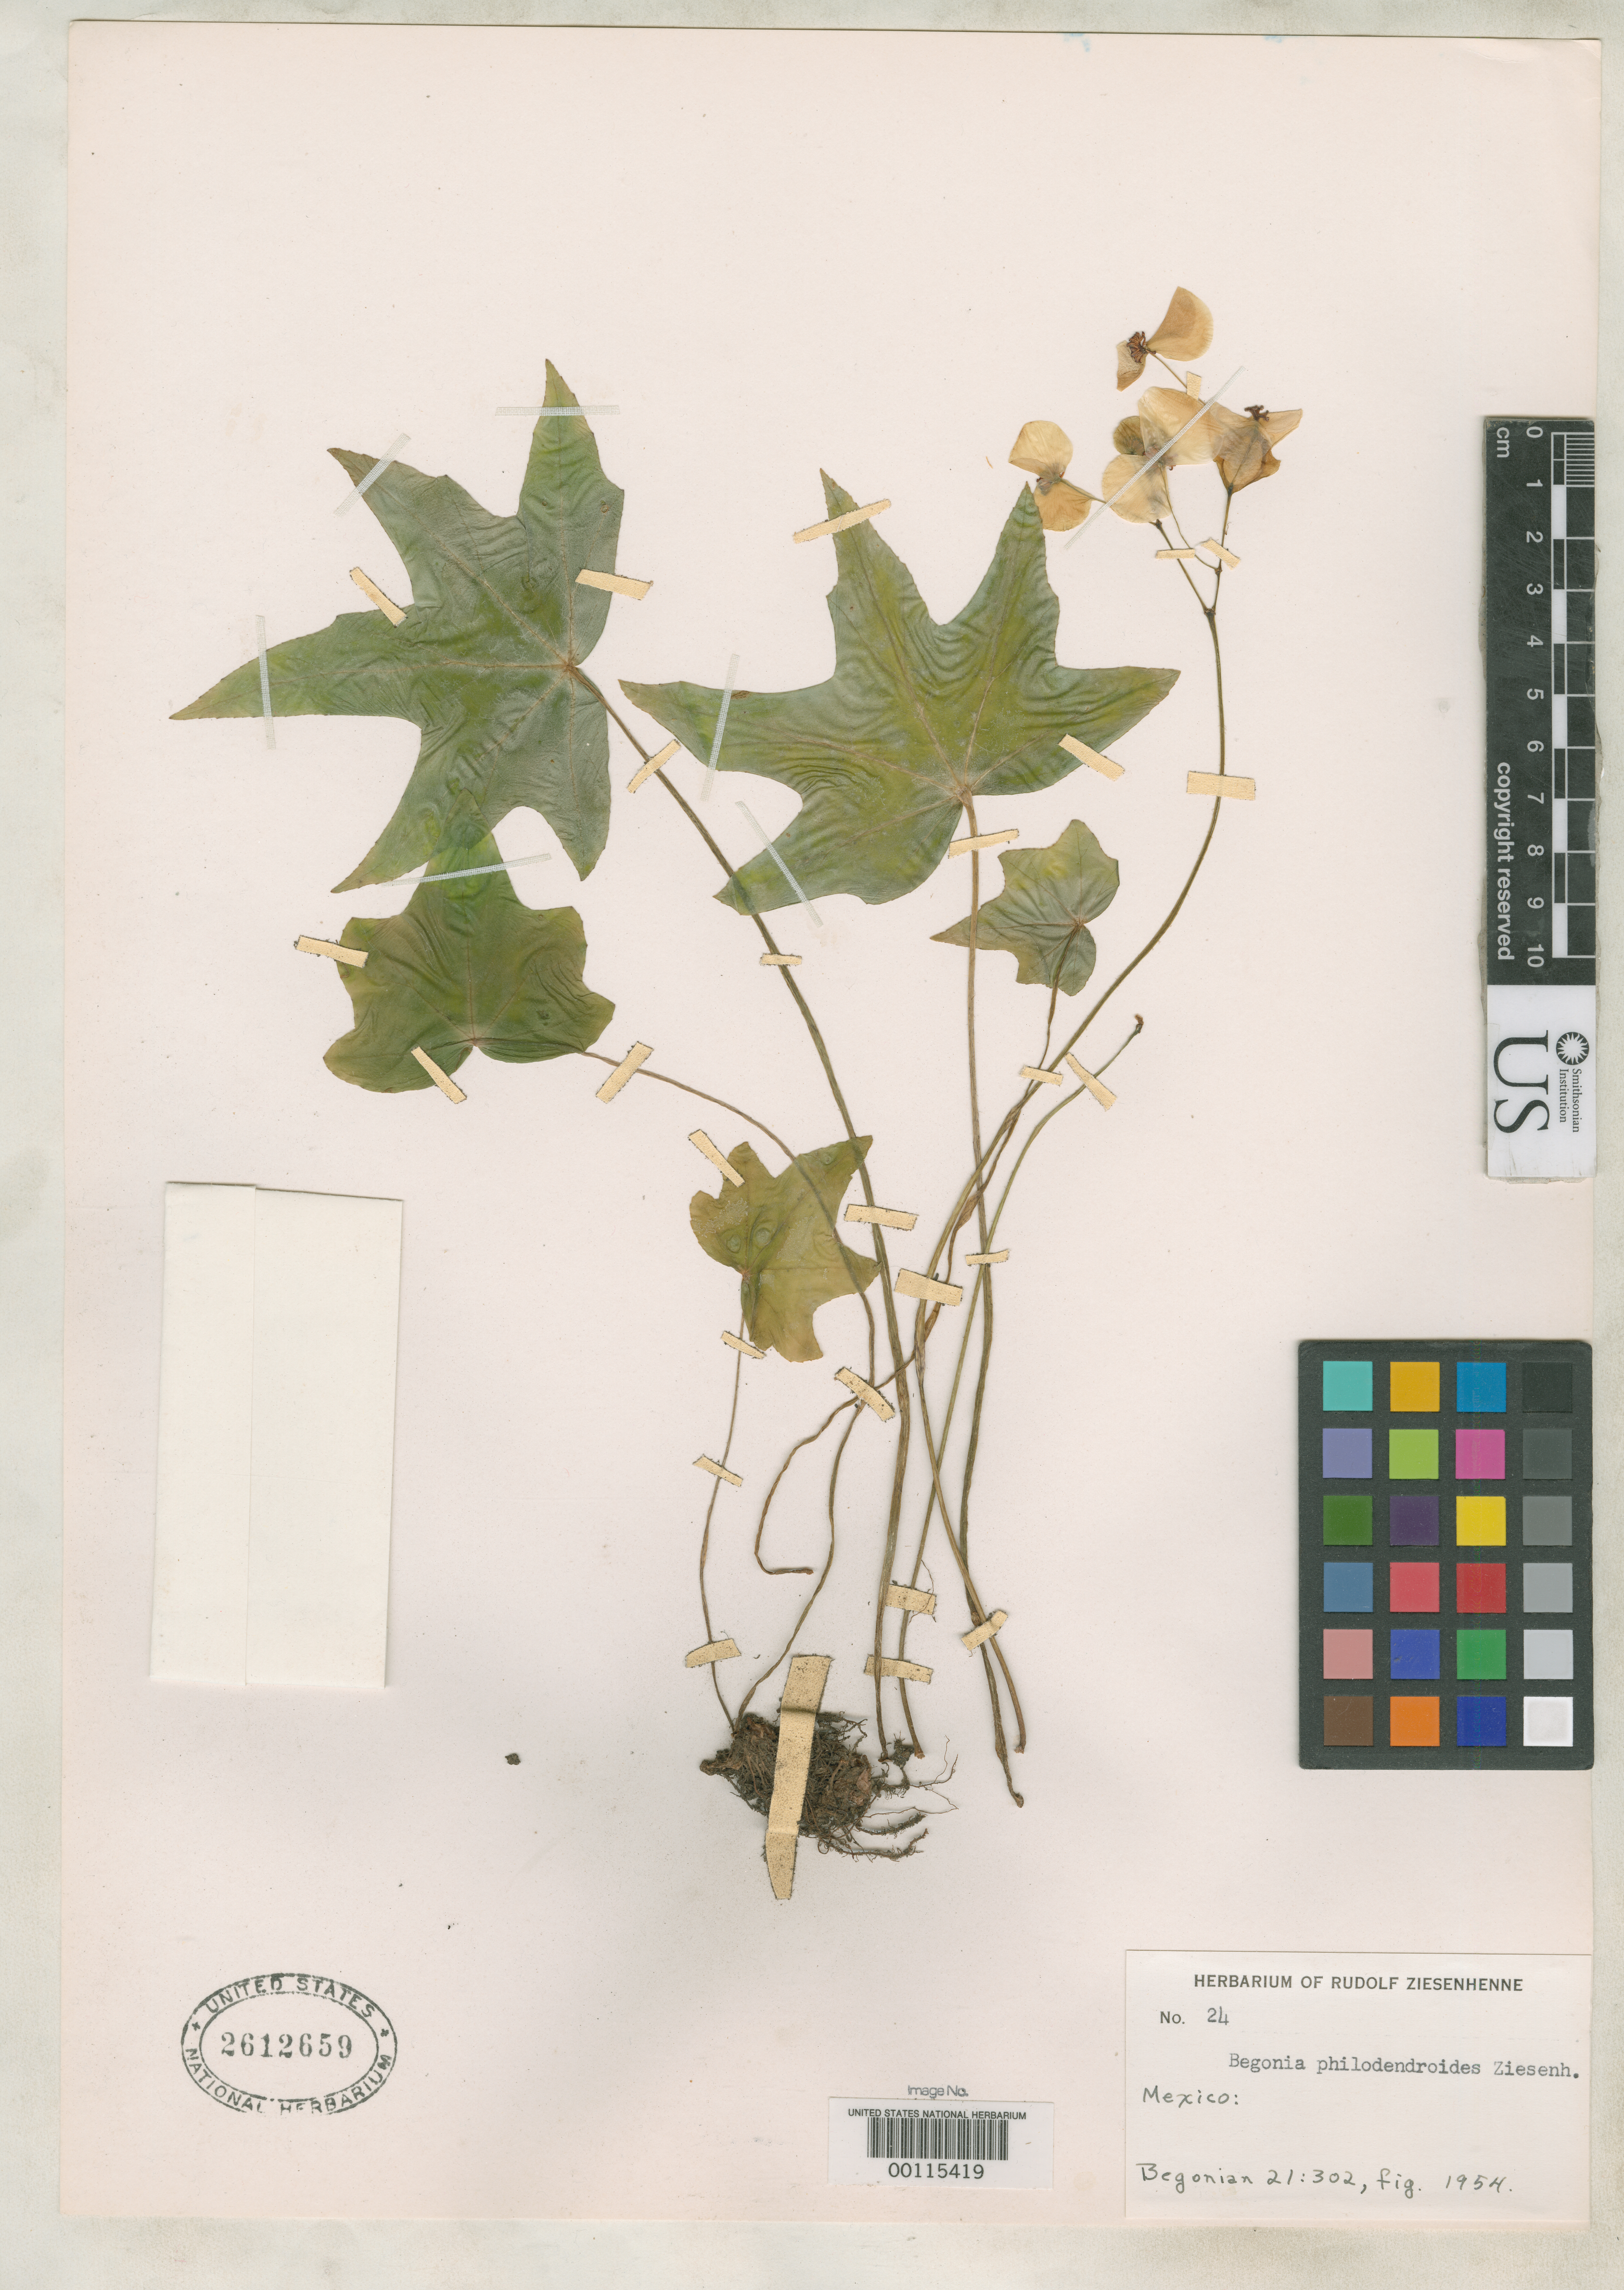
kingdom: Plantae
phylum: Tracheophyta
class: Magnoliopsida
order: Cucurbitales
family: Begoniaceae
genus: Begonia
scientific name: Begonia philodendroides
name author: Ziesenh.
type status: Isotype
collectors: R. Ziesenhenne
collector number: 24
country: Mexico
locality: E of Monserrat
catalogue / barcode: US 2612659